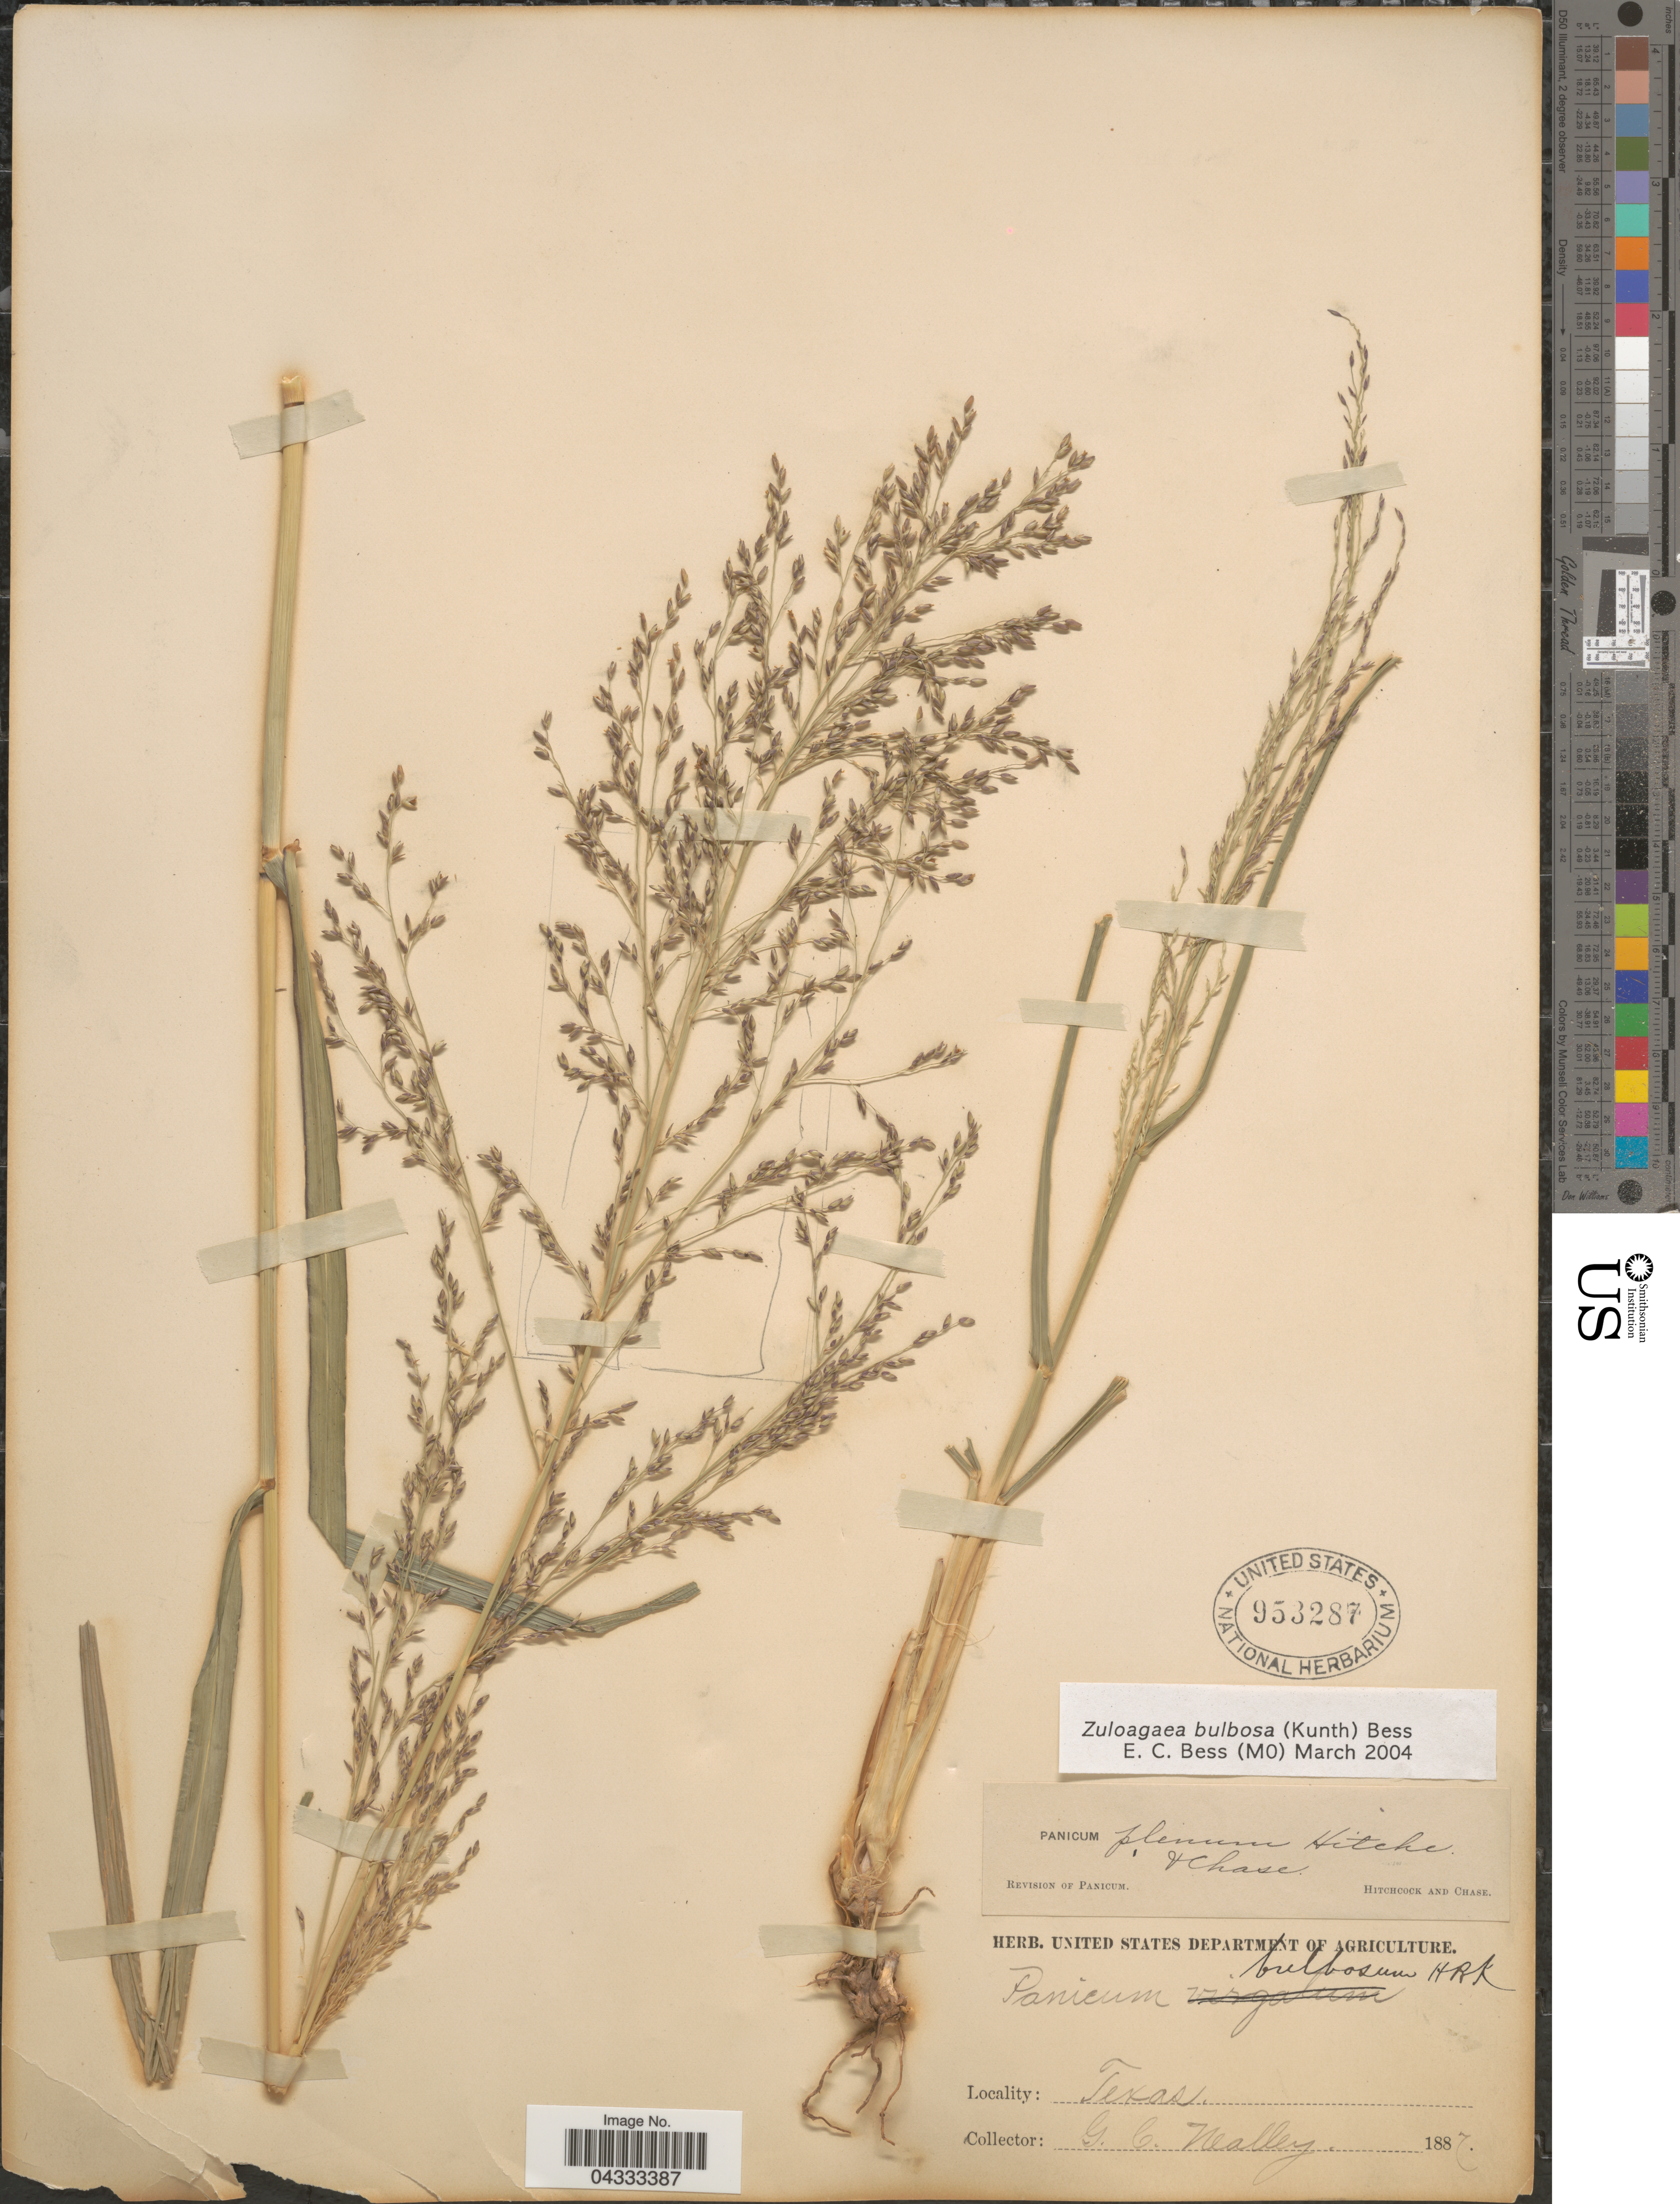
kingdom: Plantae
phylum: Tracheophyta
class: Liliopsida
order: Poales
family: Poaceae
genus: Zuloagaea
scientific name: Zuloagaea bulbosa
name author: (Kunth) E. Bess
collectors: G. C. Nealley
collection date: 1887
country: United States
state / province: Texas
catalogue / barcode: US 953287